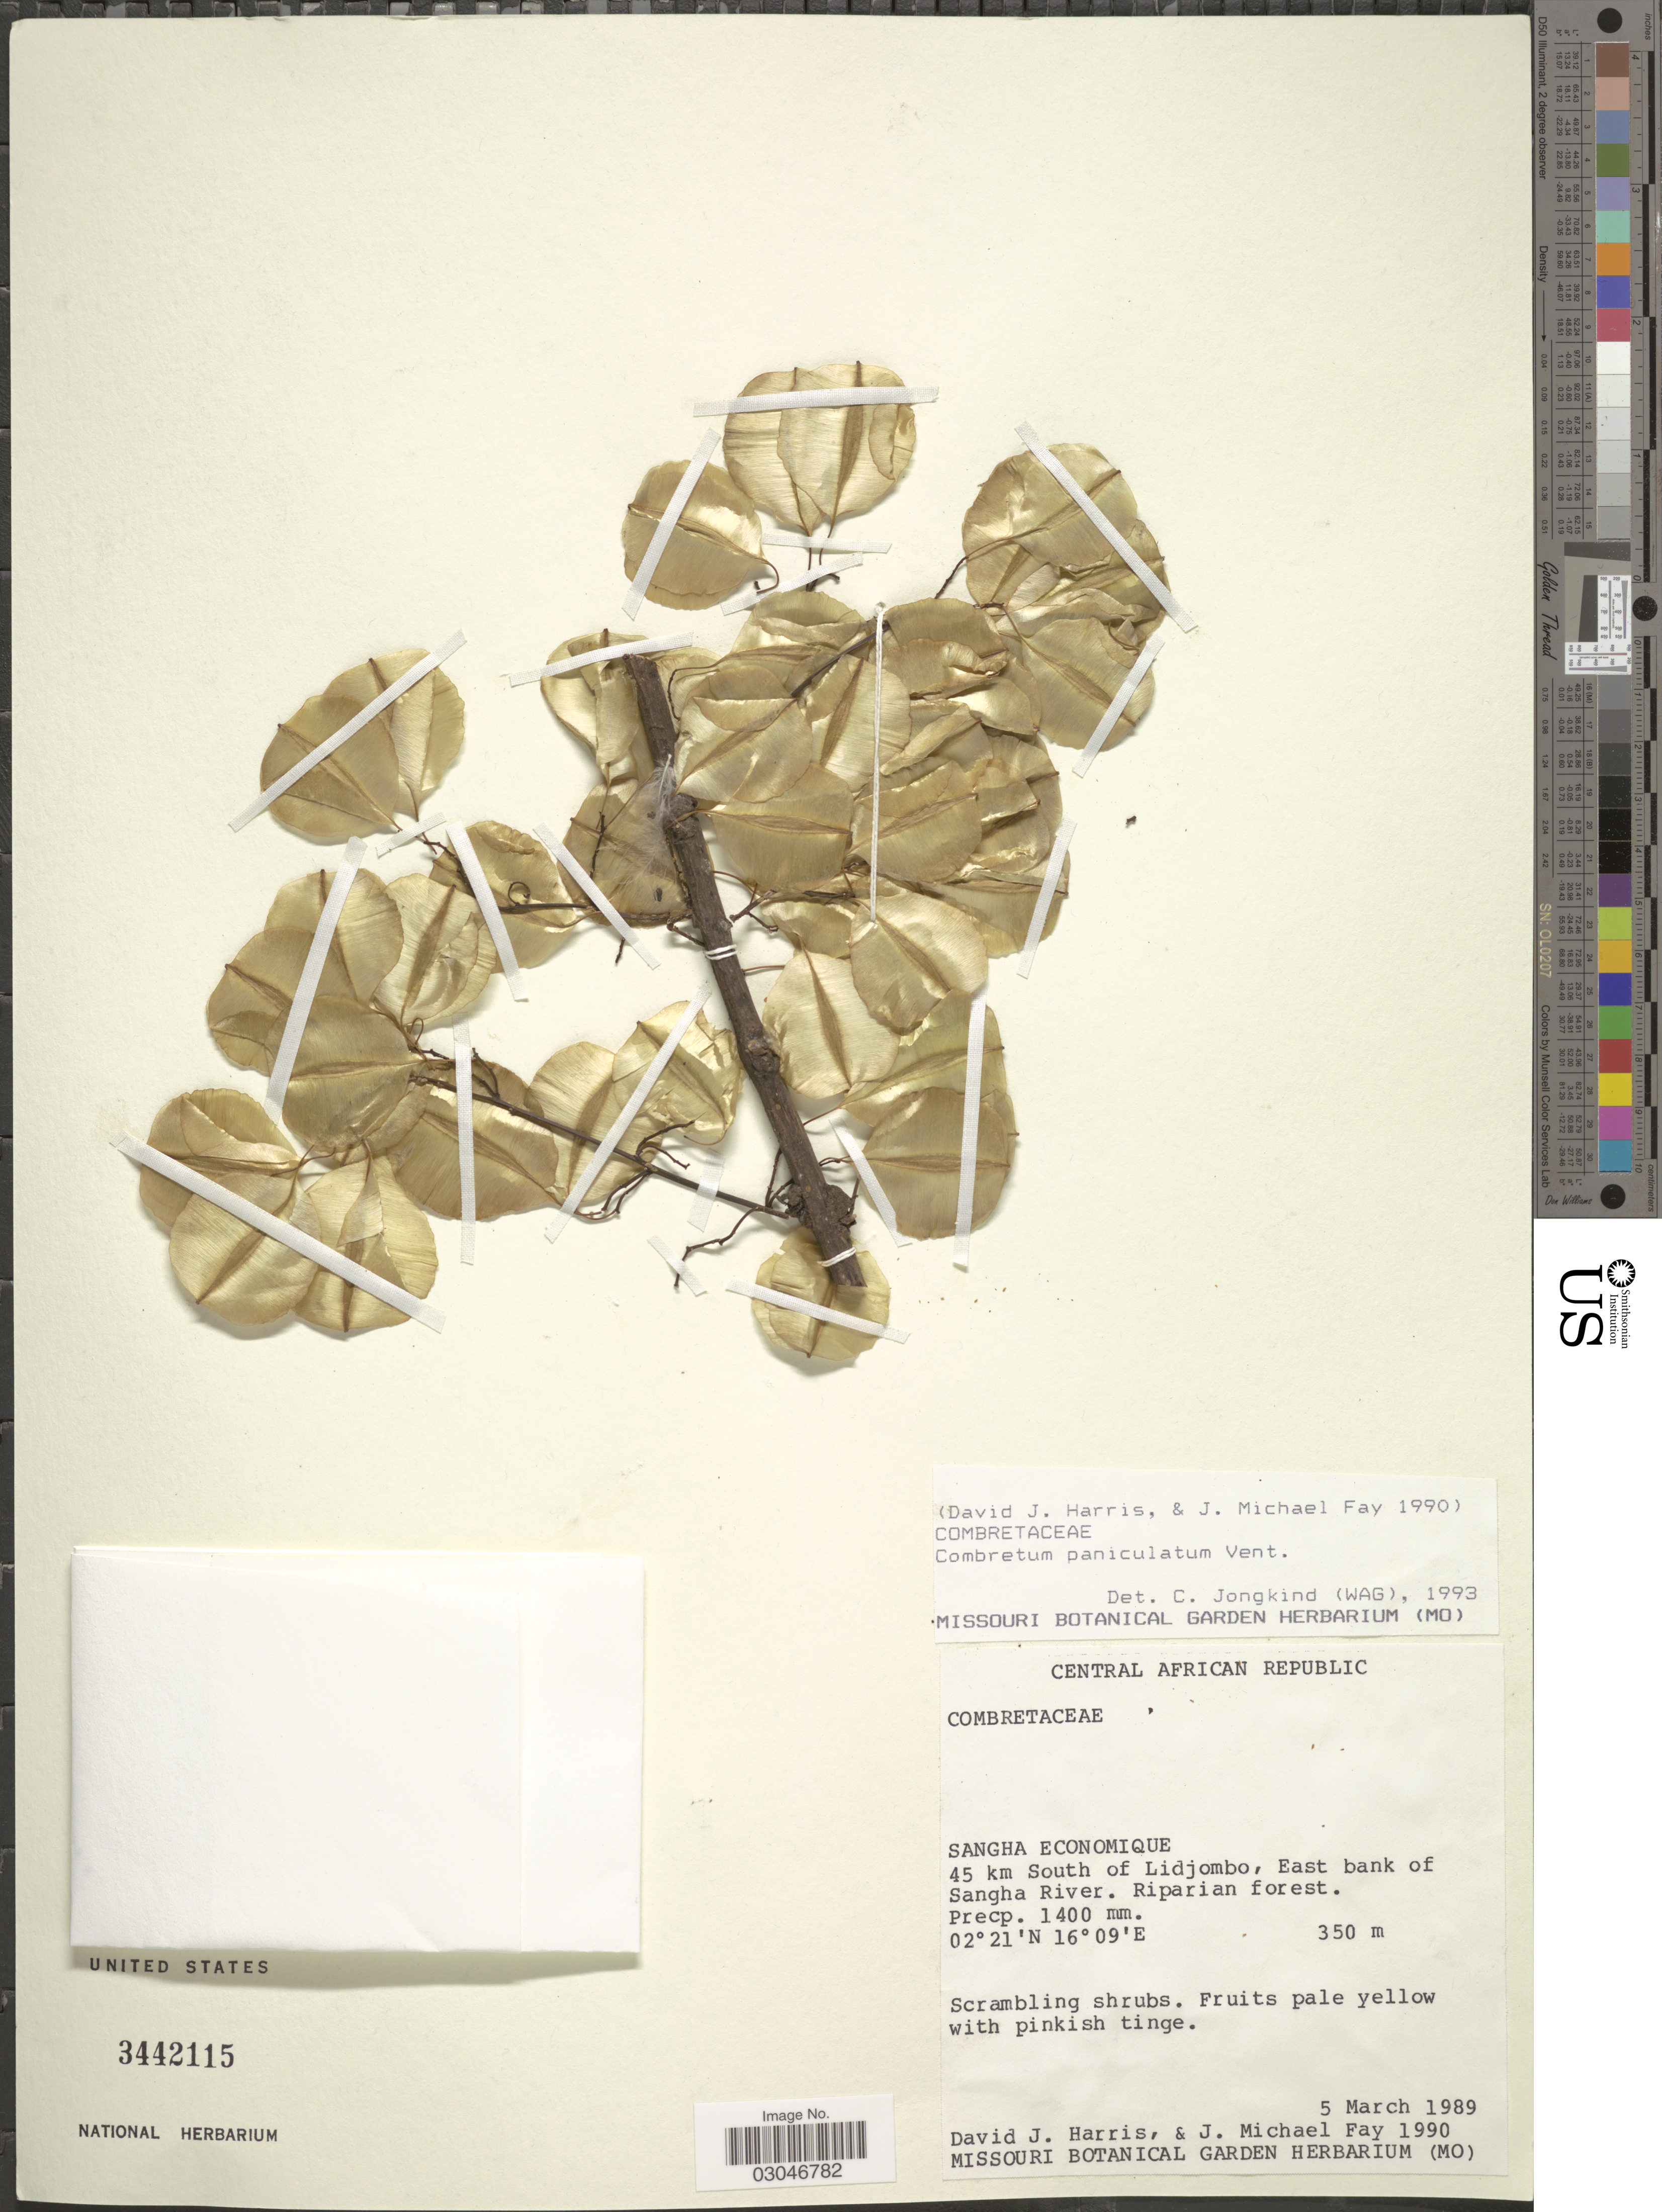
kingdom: Plantae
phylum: Tracheophyta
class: Magnoliopsida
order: Myrtales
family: Combretaceae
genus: Combretum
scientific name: Combretum paniculatum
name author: Vent.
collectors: D. J. Harris & J. M. Fay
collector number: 1990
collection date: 1989-03-05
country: Central African Republic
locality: Sangha Economique. 45 km South of Lidjombo, East bank of Sangha River.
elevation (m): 350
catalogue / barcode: US 3442115